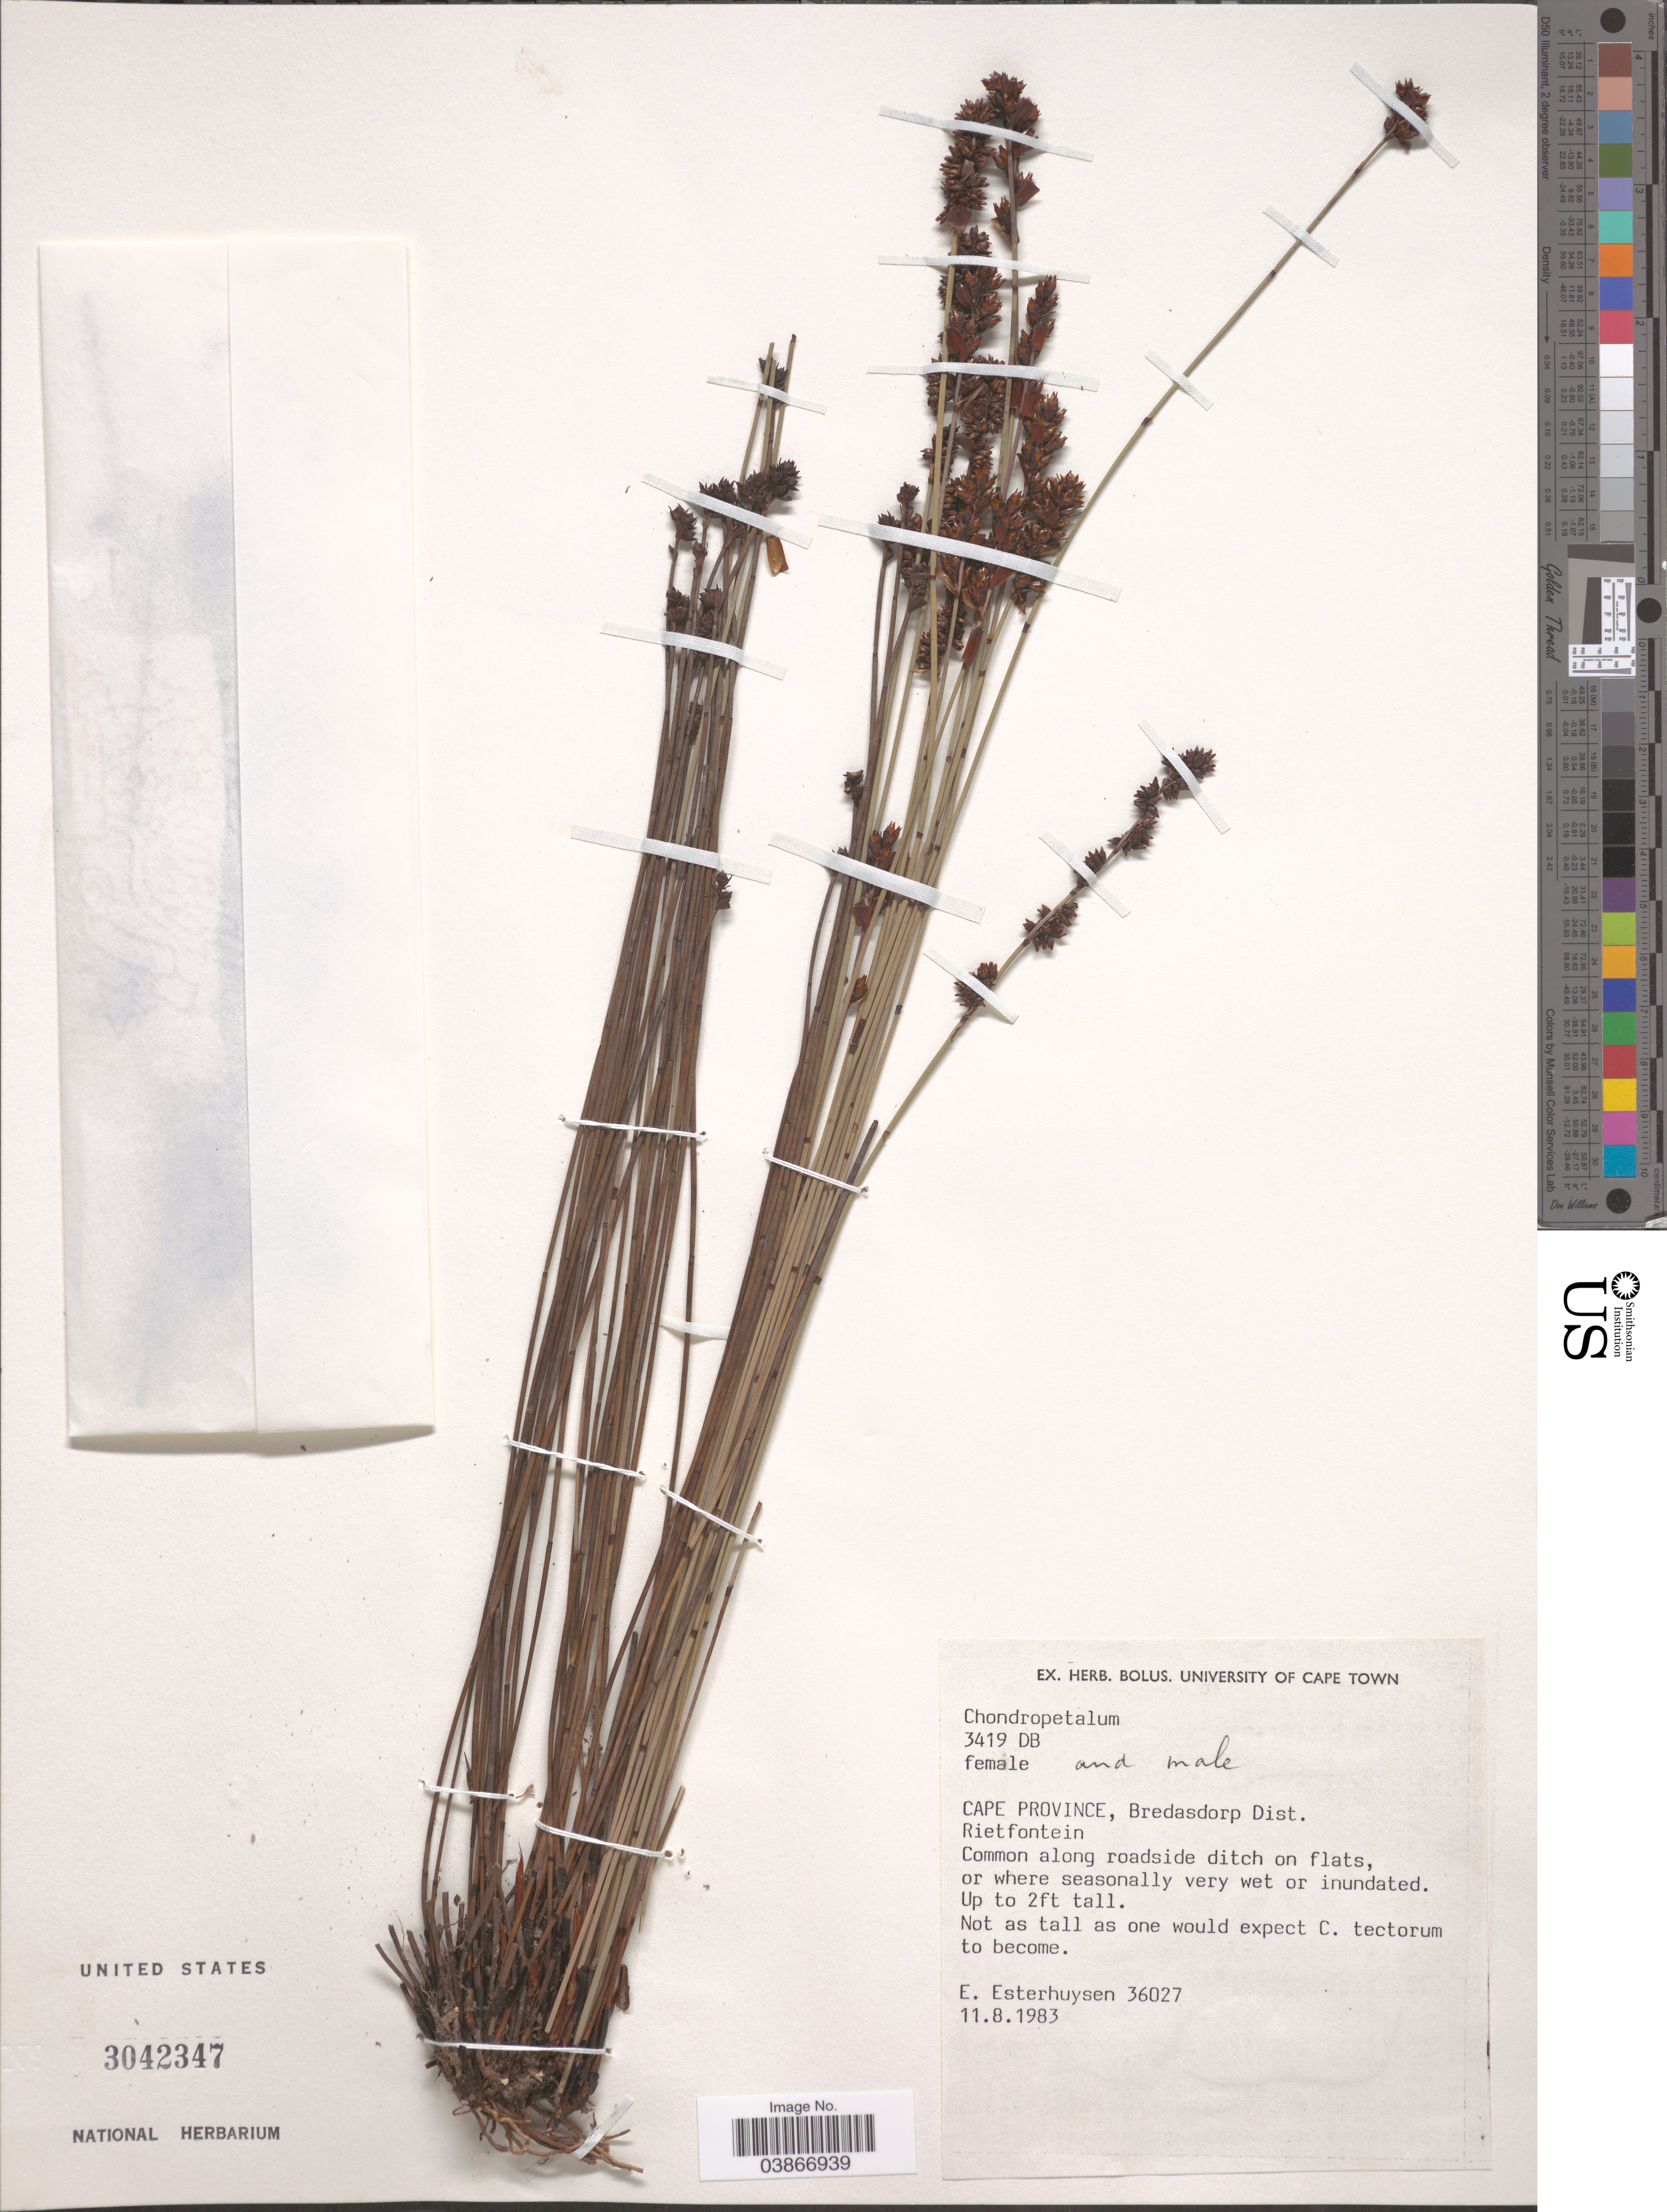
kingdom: Plantae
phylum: Tracheophyta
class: Liliopsida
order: Poales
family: Restionaceae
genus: Elegia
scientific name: Elegia tectorum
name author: (L. f.) Moline & H.P. Linder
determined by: Strong, Mark T., (BOT), Smithsonian Institution - National Museum of Natural History (UNITED STATES)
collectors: E. E. Esterhuysen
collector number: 36027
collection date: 1983-08-11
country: South Africa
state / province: Western Cape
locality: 3419 DB. Bredasdorp Dist. Rietfontein.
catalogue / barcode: US 3042347